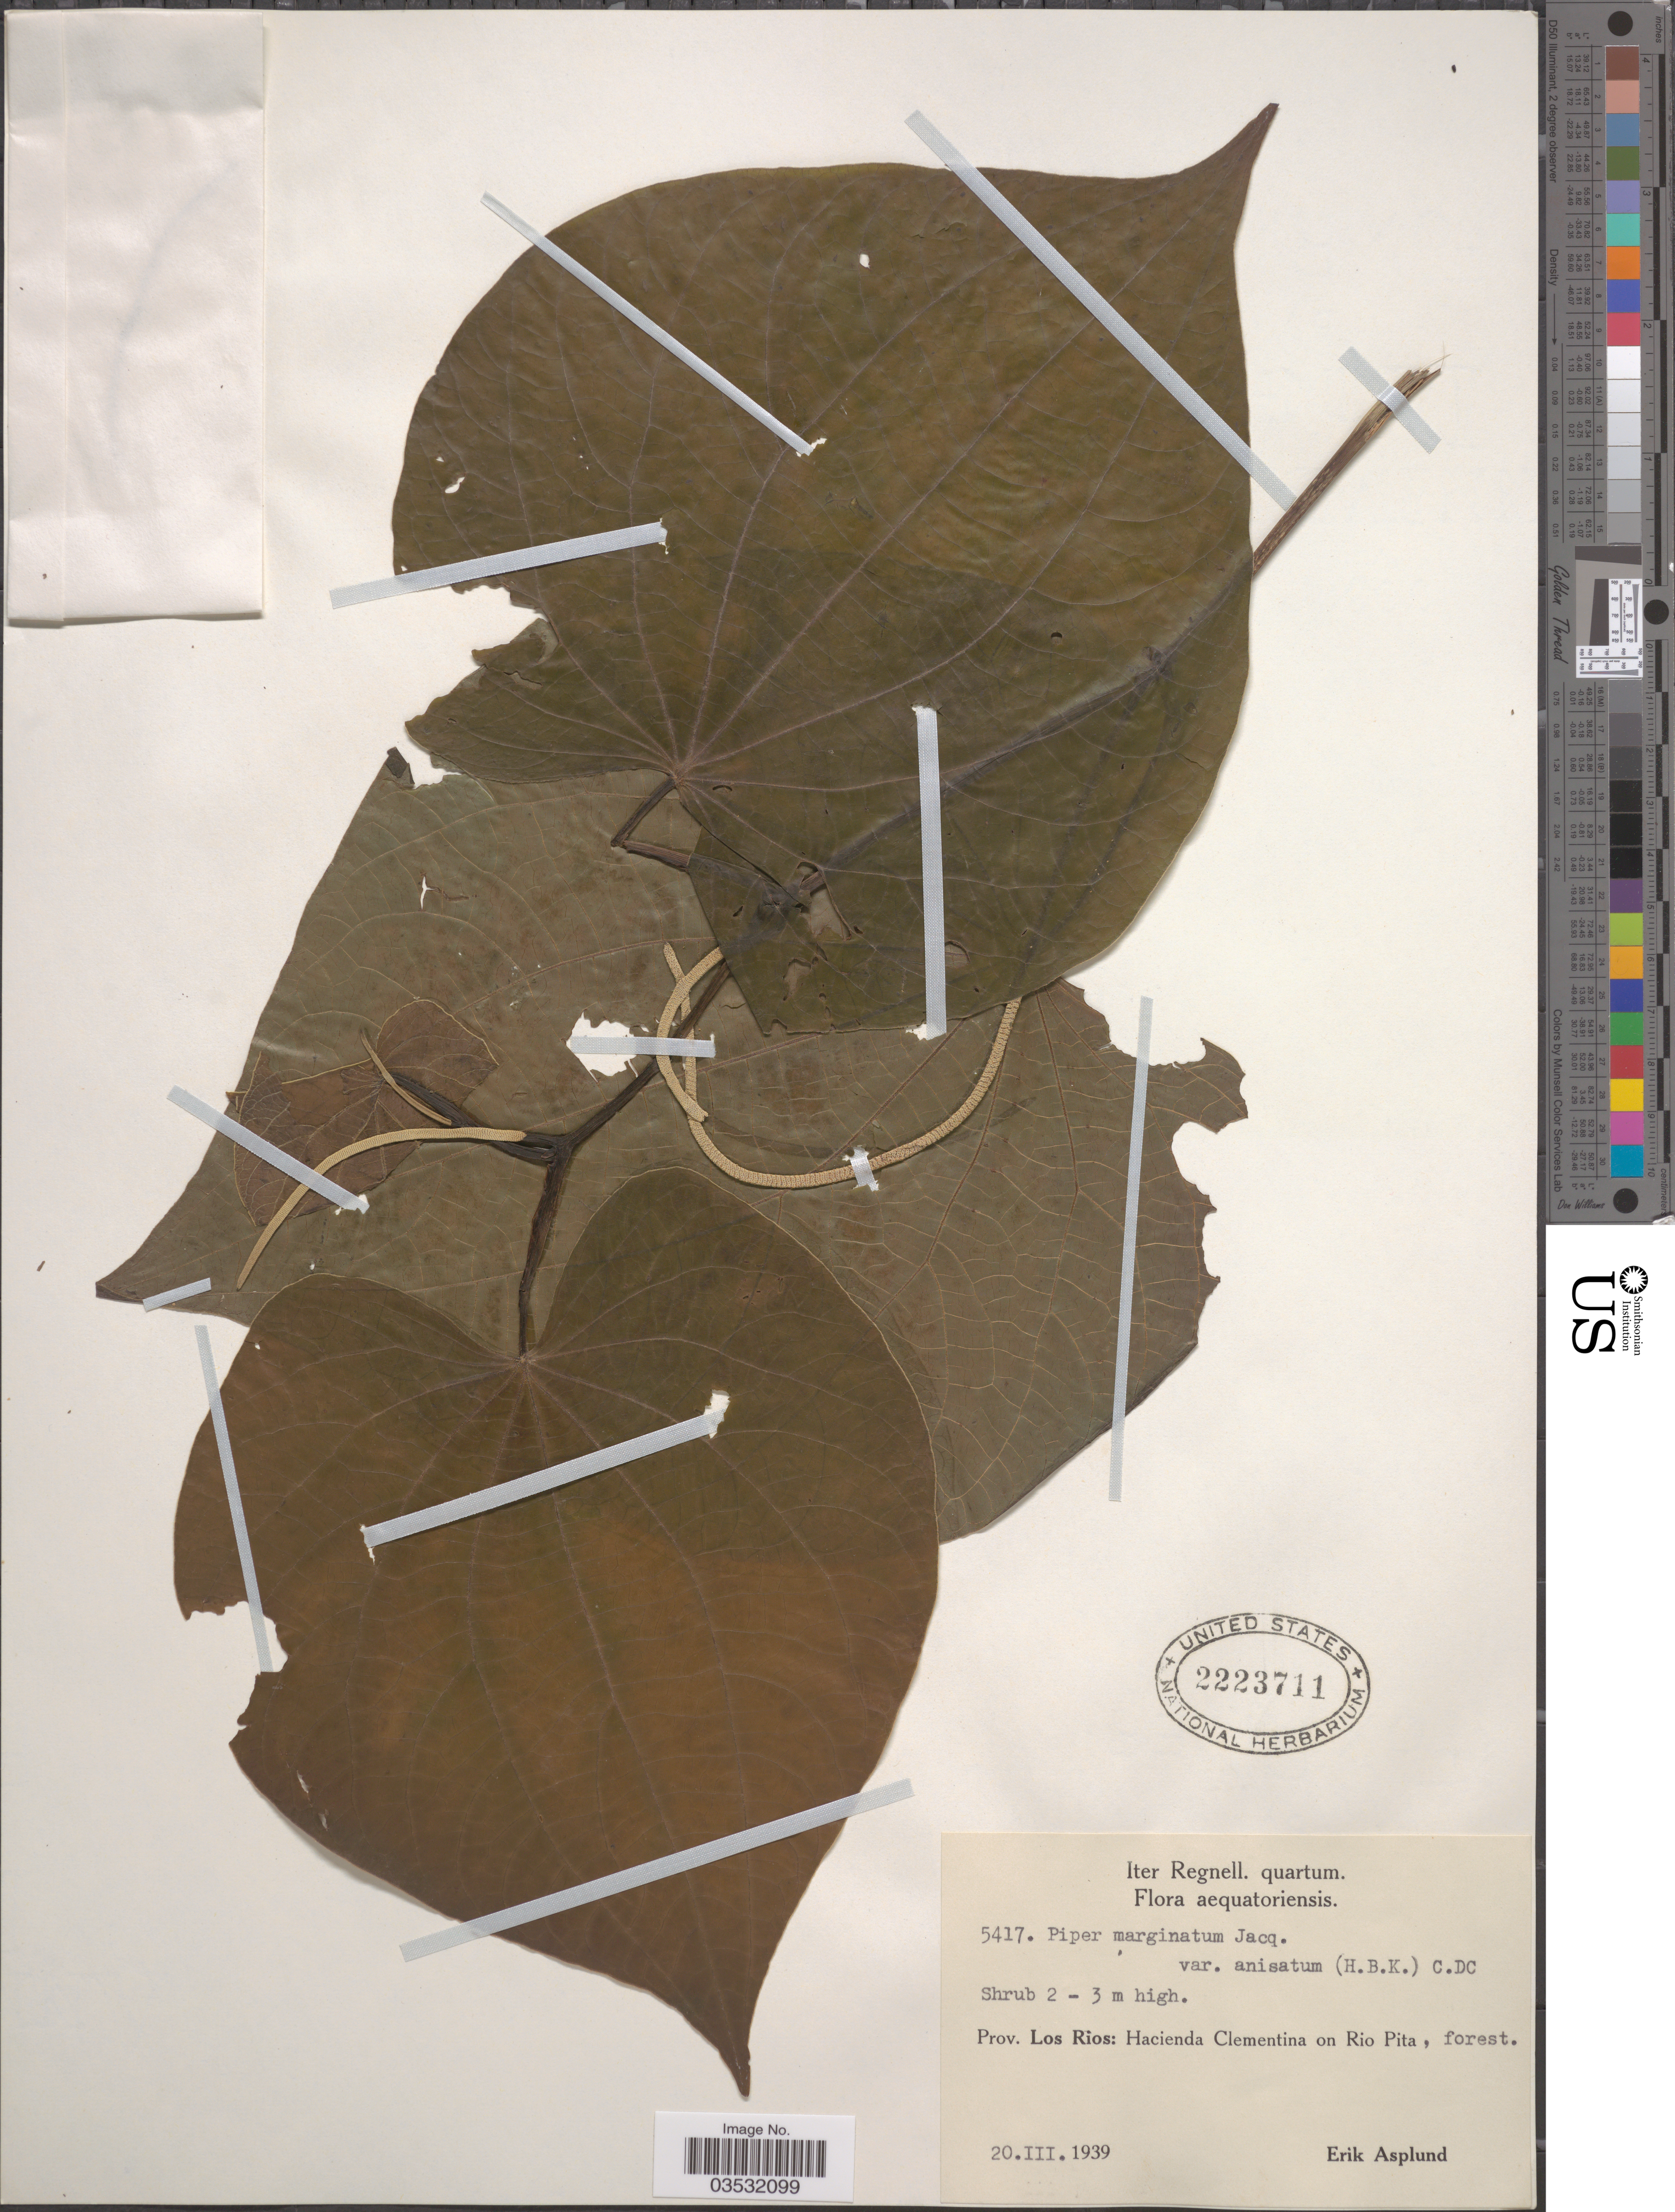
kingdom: Plantae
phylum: Tracheophyta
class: Magnoliopsida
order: Piperales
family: Piperaceae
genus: Piper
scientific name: Piper marginatum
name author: Jacq.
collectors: E. Asplund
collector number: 5417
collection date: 1939-03-20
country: Ecuador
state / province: Los Ríos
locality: Aequatoriensis. Hacienda Clementina on Rio Pita.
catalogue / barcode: US 2223711